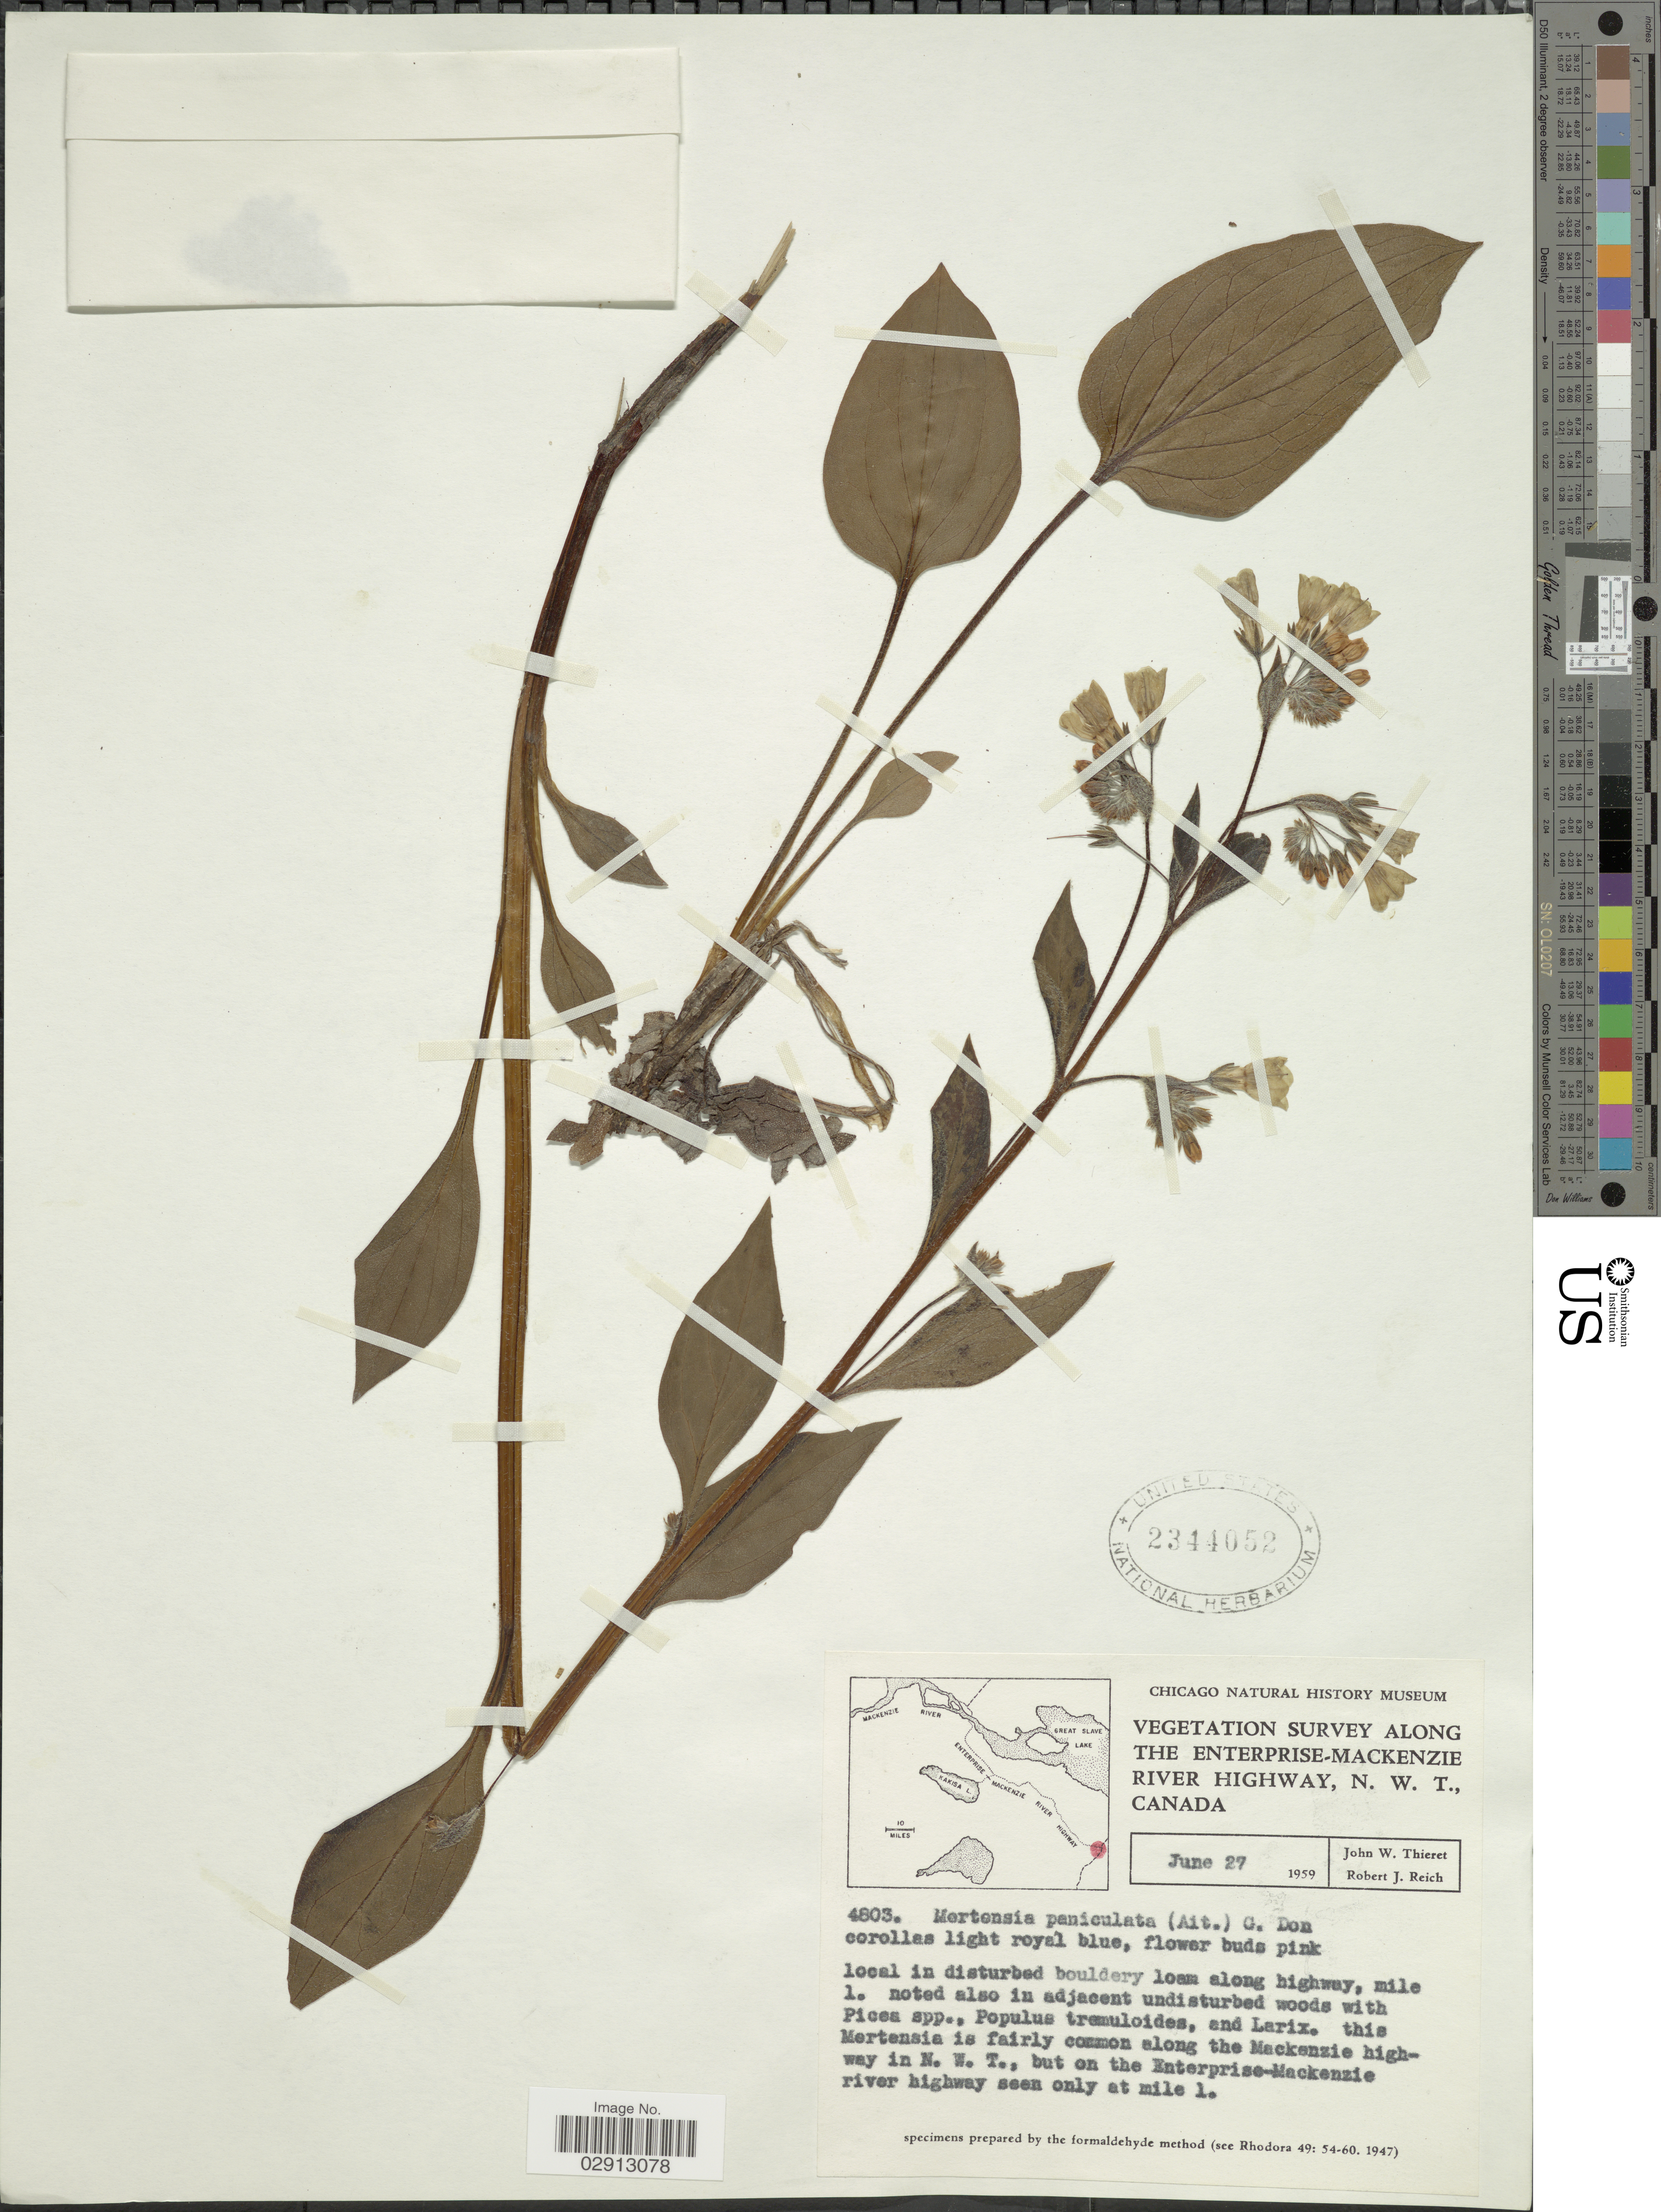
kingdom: Plantae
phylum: Tracheophyta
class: Magnoliopsida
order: Boraginales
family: Boraginaceae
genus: Mertensia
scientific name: Mertensia paniculata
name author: (Aiton) G. Don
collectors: J. W. Thieret & R. Reich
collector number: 4803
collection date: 1959-06-27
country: Canada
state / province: Northwest Territories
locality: Along highway, mile 1. Along the Mackenzie highway in N. W. T., but on the Enterprise-Mackenzie river highway seen only at mile 1.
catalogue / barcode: US 2344052